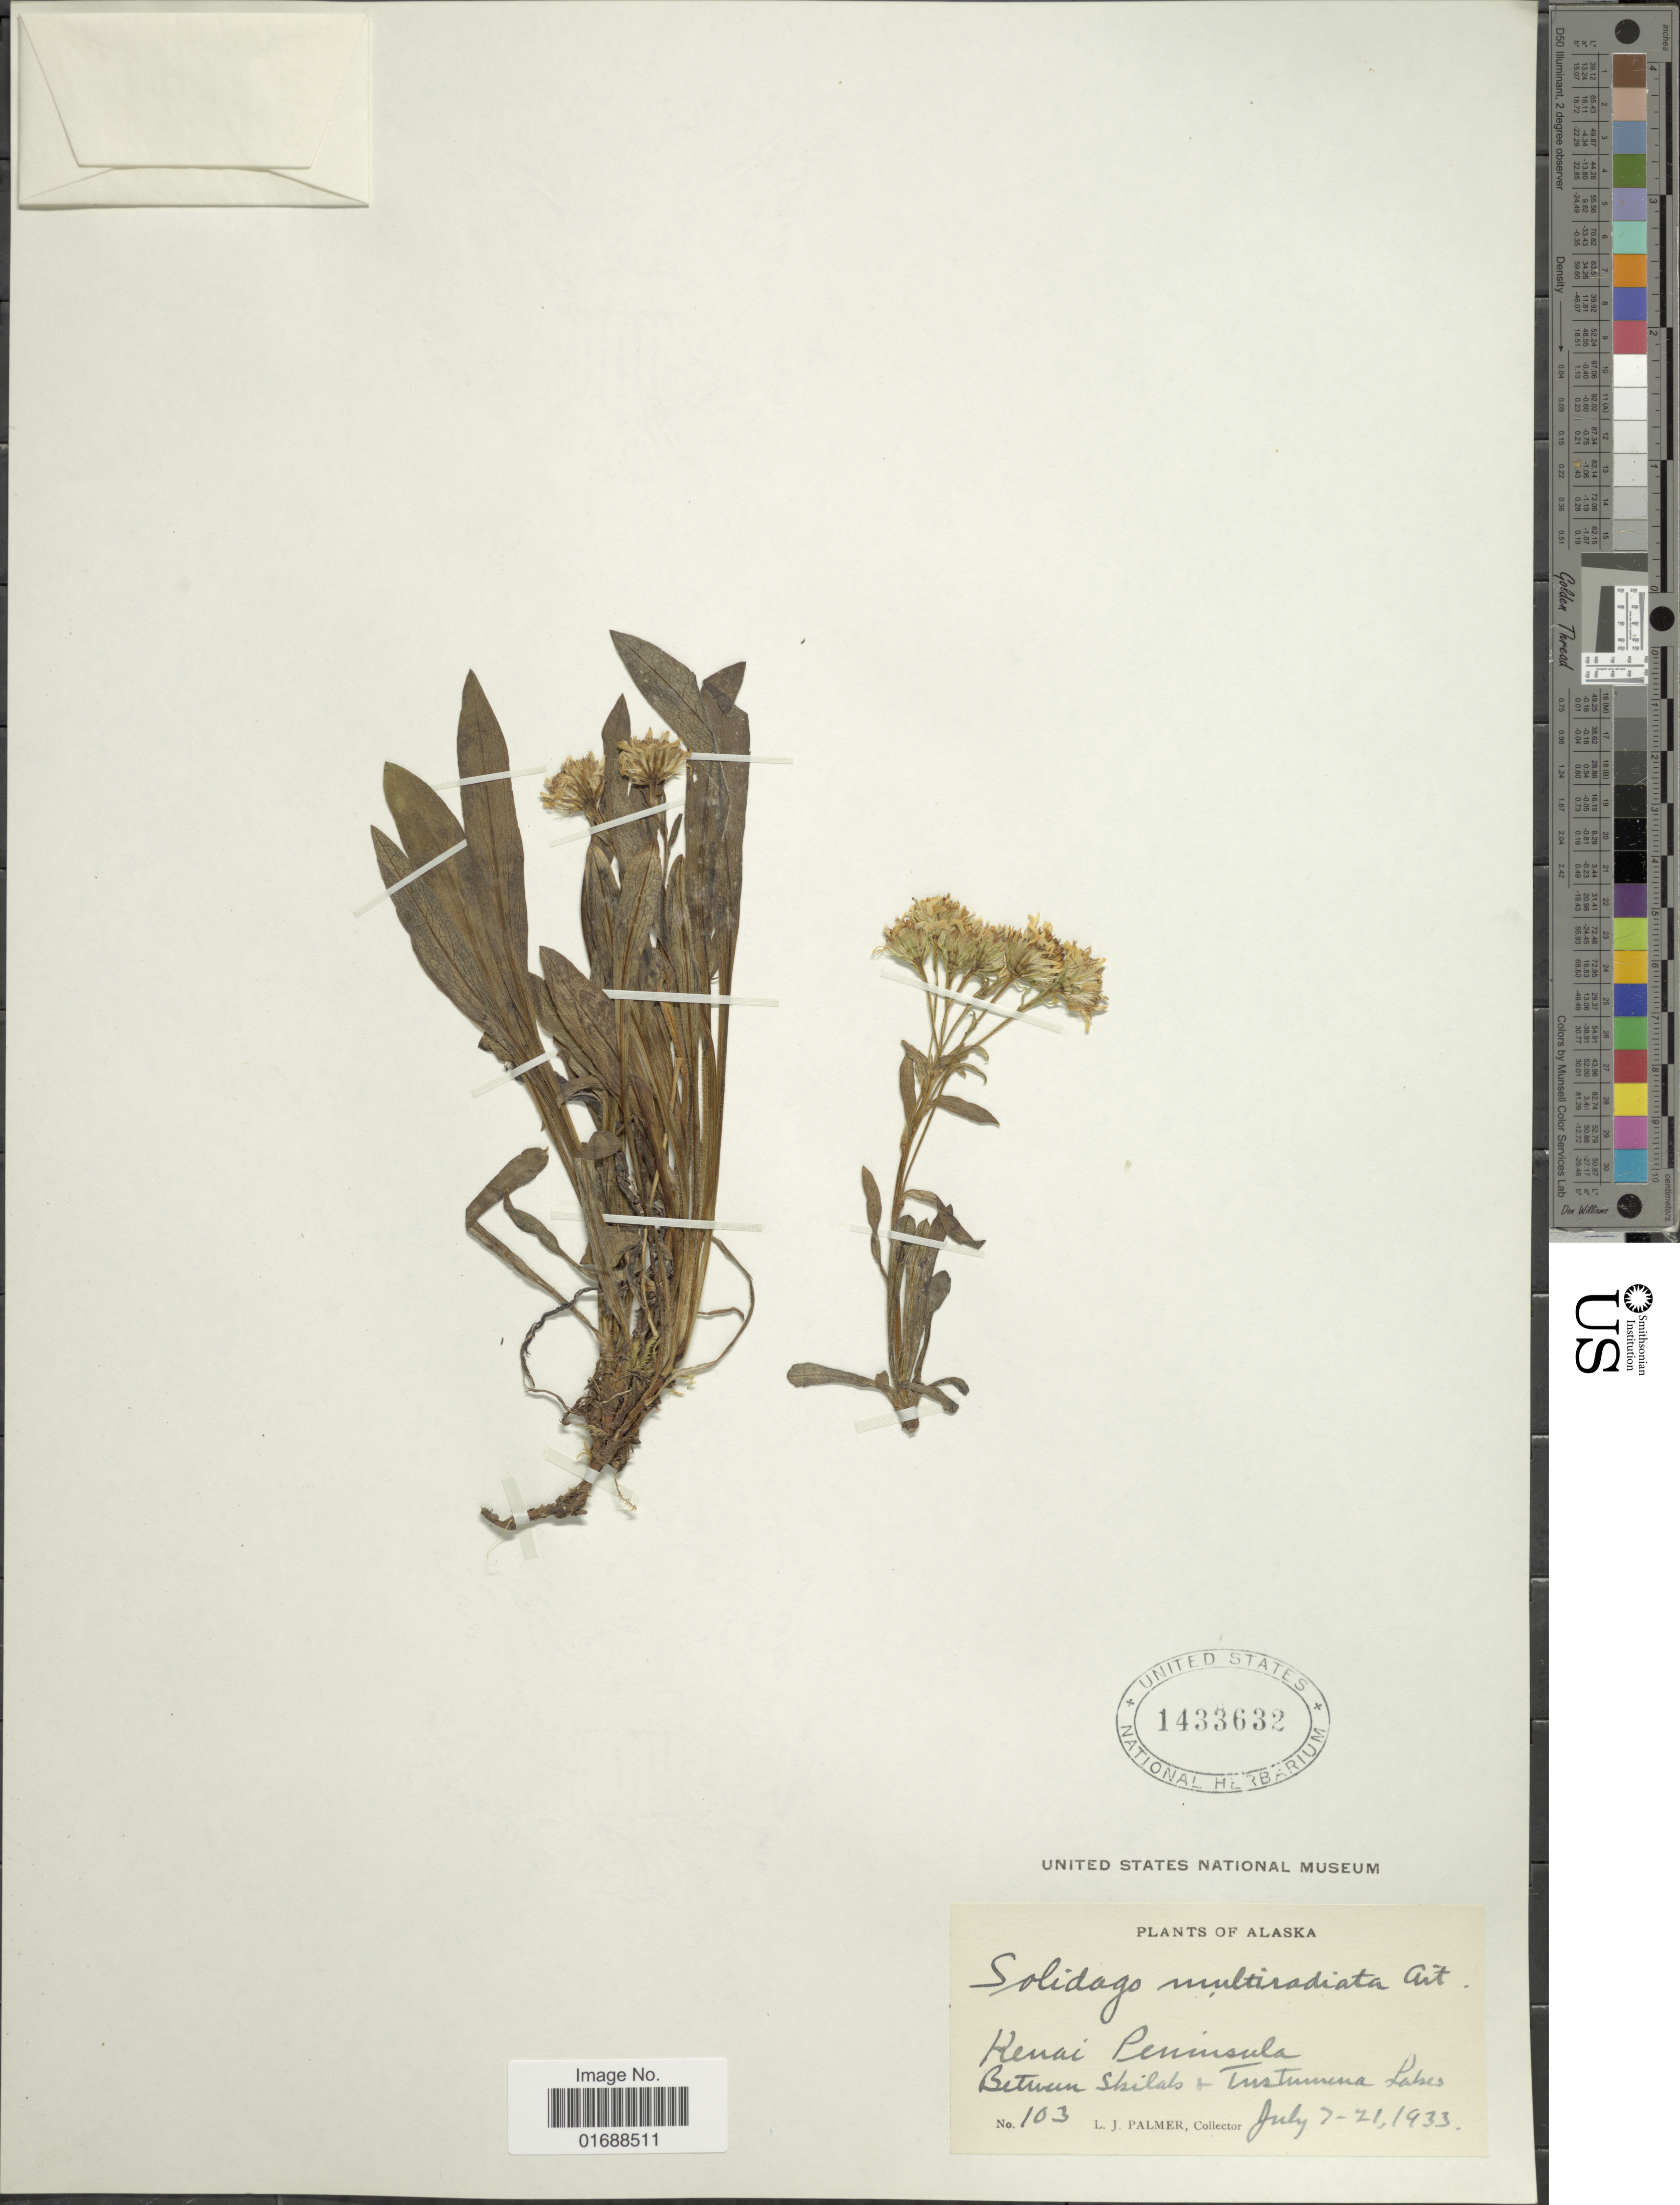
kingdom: Plantae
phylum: Tracheophyta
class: Magnoliopsida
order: Asterales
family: Asteraceae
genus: Solidago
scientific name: Solidago multiradiata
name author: Aiton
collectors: L. J. Palmer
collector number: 103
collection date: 1933-07-07/1933-07-21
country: United States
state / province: Alaska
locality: Kenai Peninsula, Between Shilals + Tustumena Lakes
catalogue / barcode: US 1433632